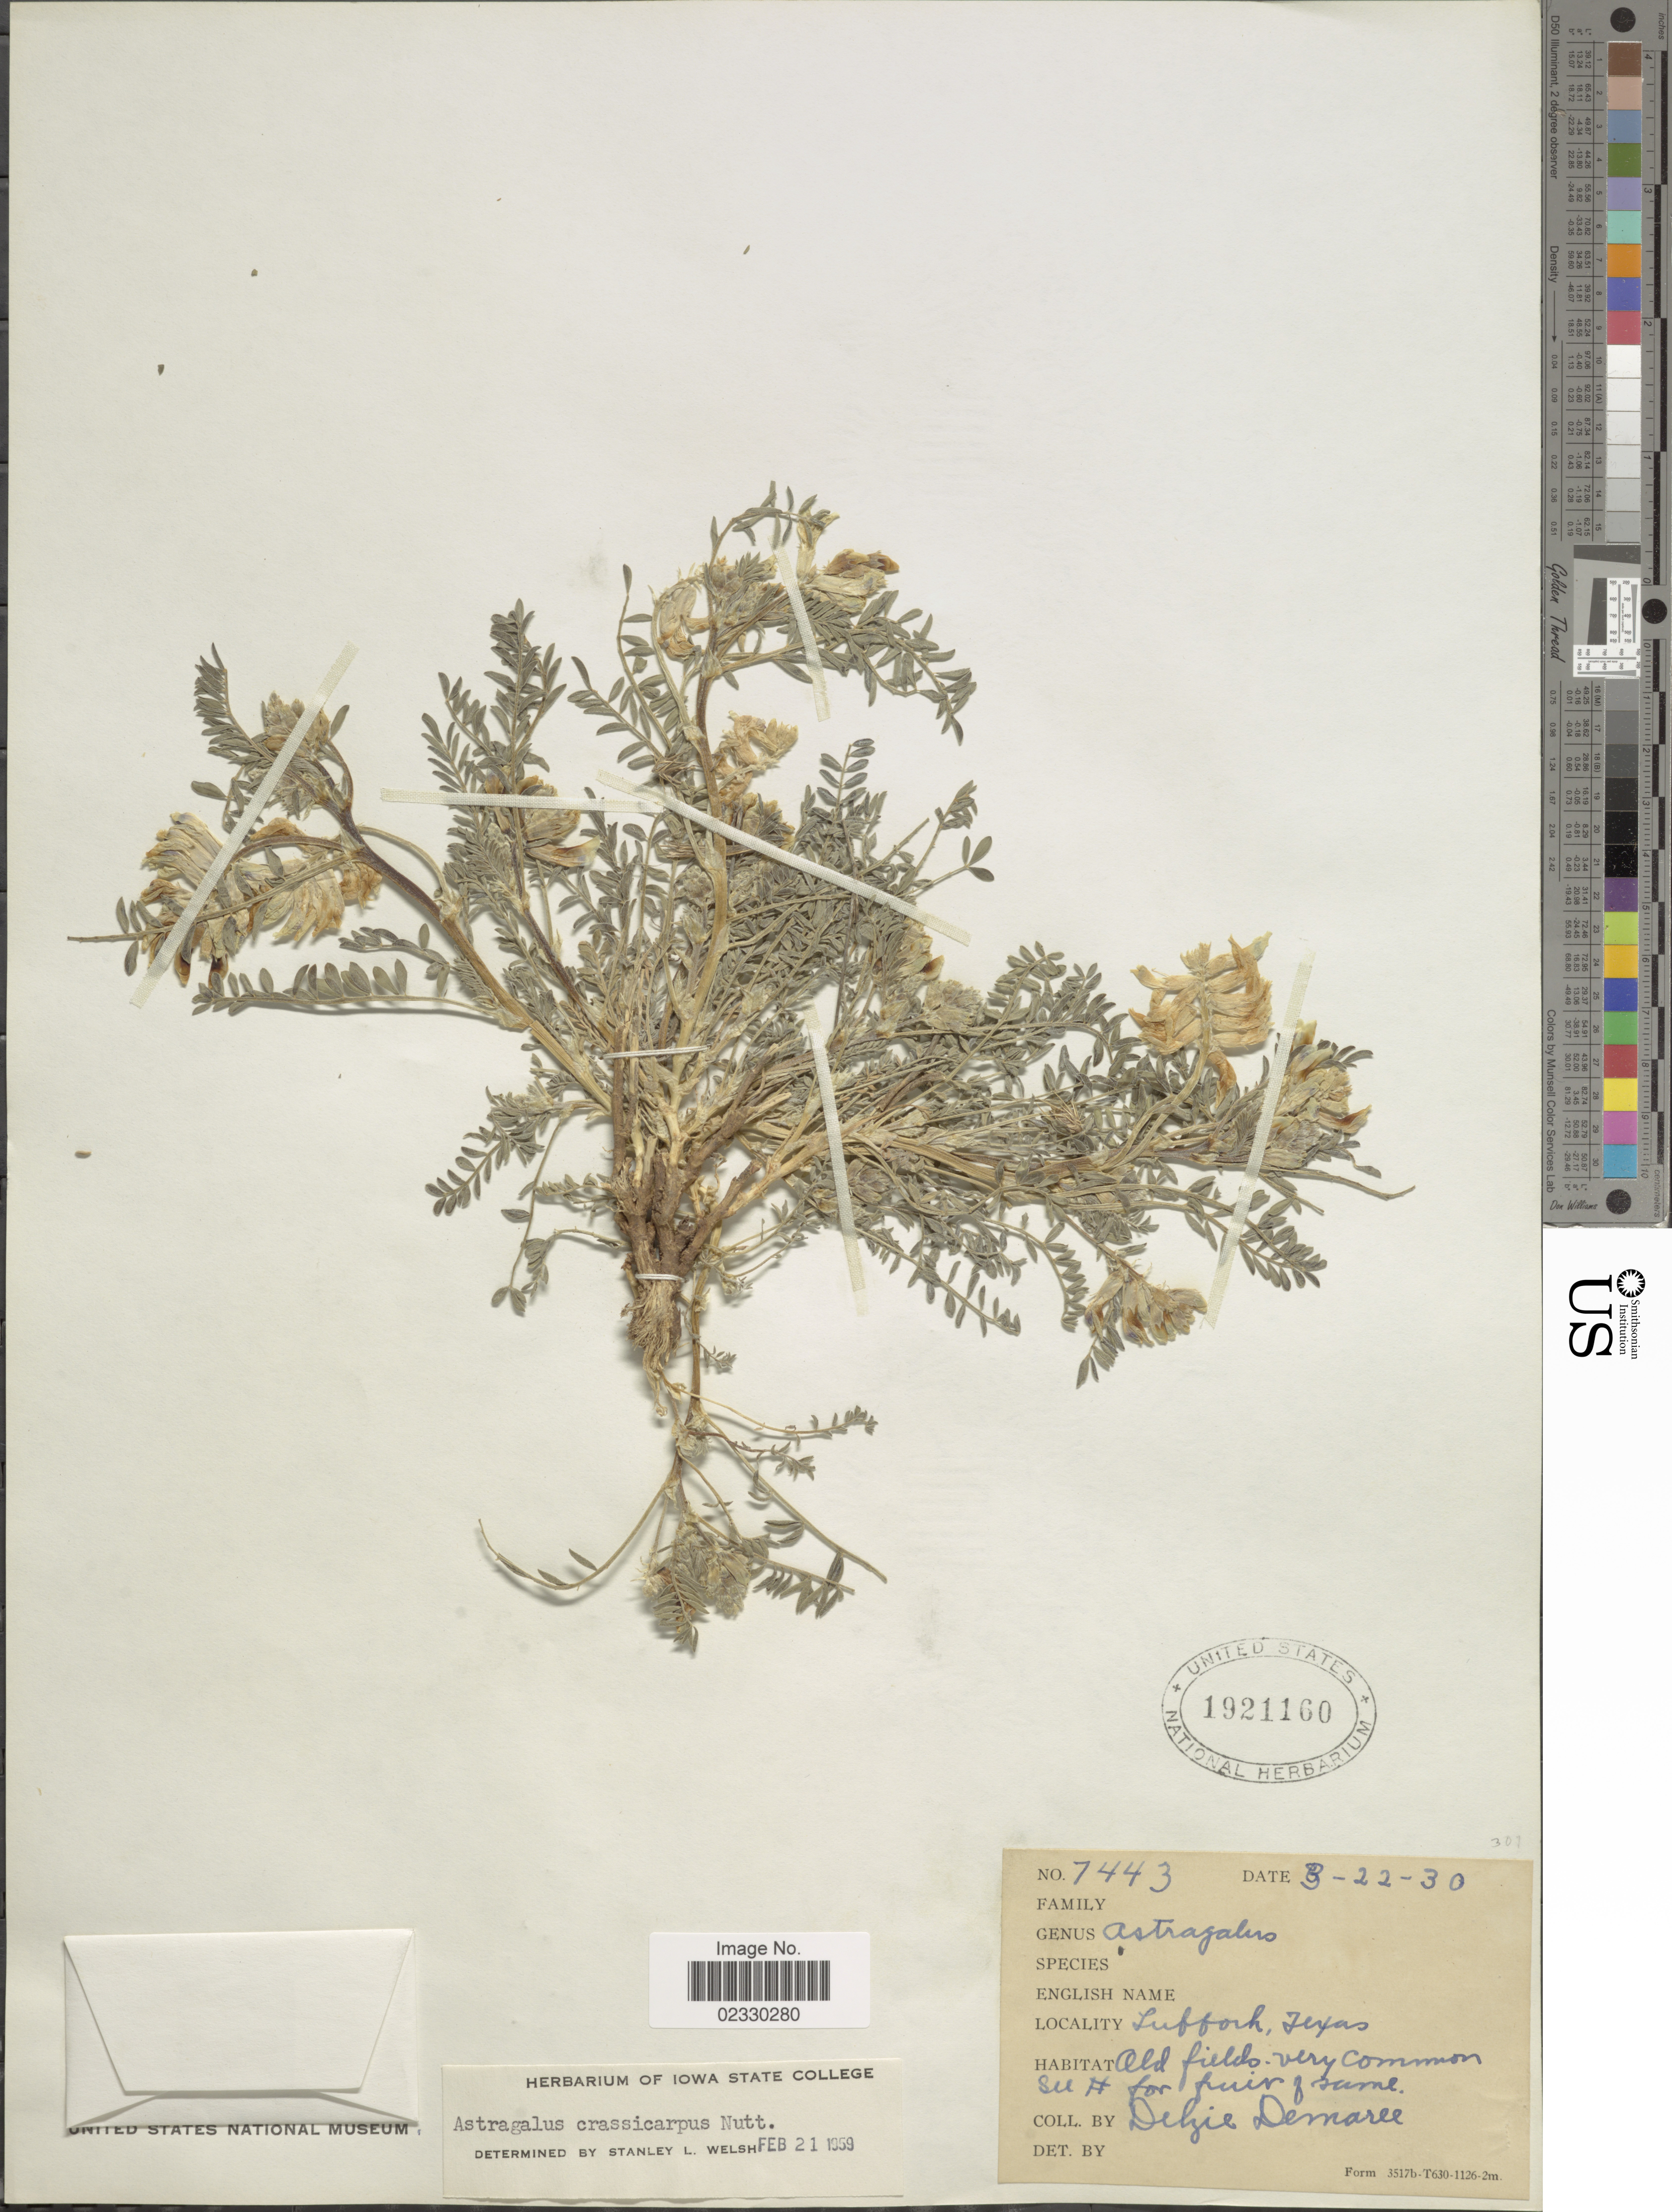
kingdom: Plantae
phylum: Tracheophyta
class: Magnoliopsida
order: Fabales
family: Fabaceae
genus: Astragalus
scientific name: Astragalus crassicarpus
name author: Nutt.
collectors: D. Demaree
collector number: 7443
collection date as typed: Transcribed d/m/y: 22/3/30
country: United States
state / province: Texas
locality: Lubbock, old fields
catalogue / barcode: US 1921160